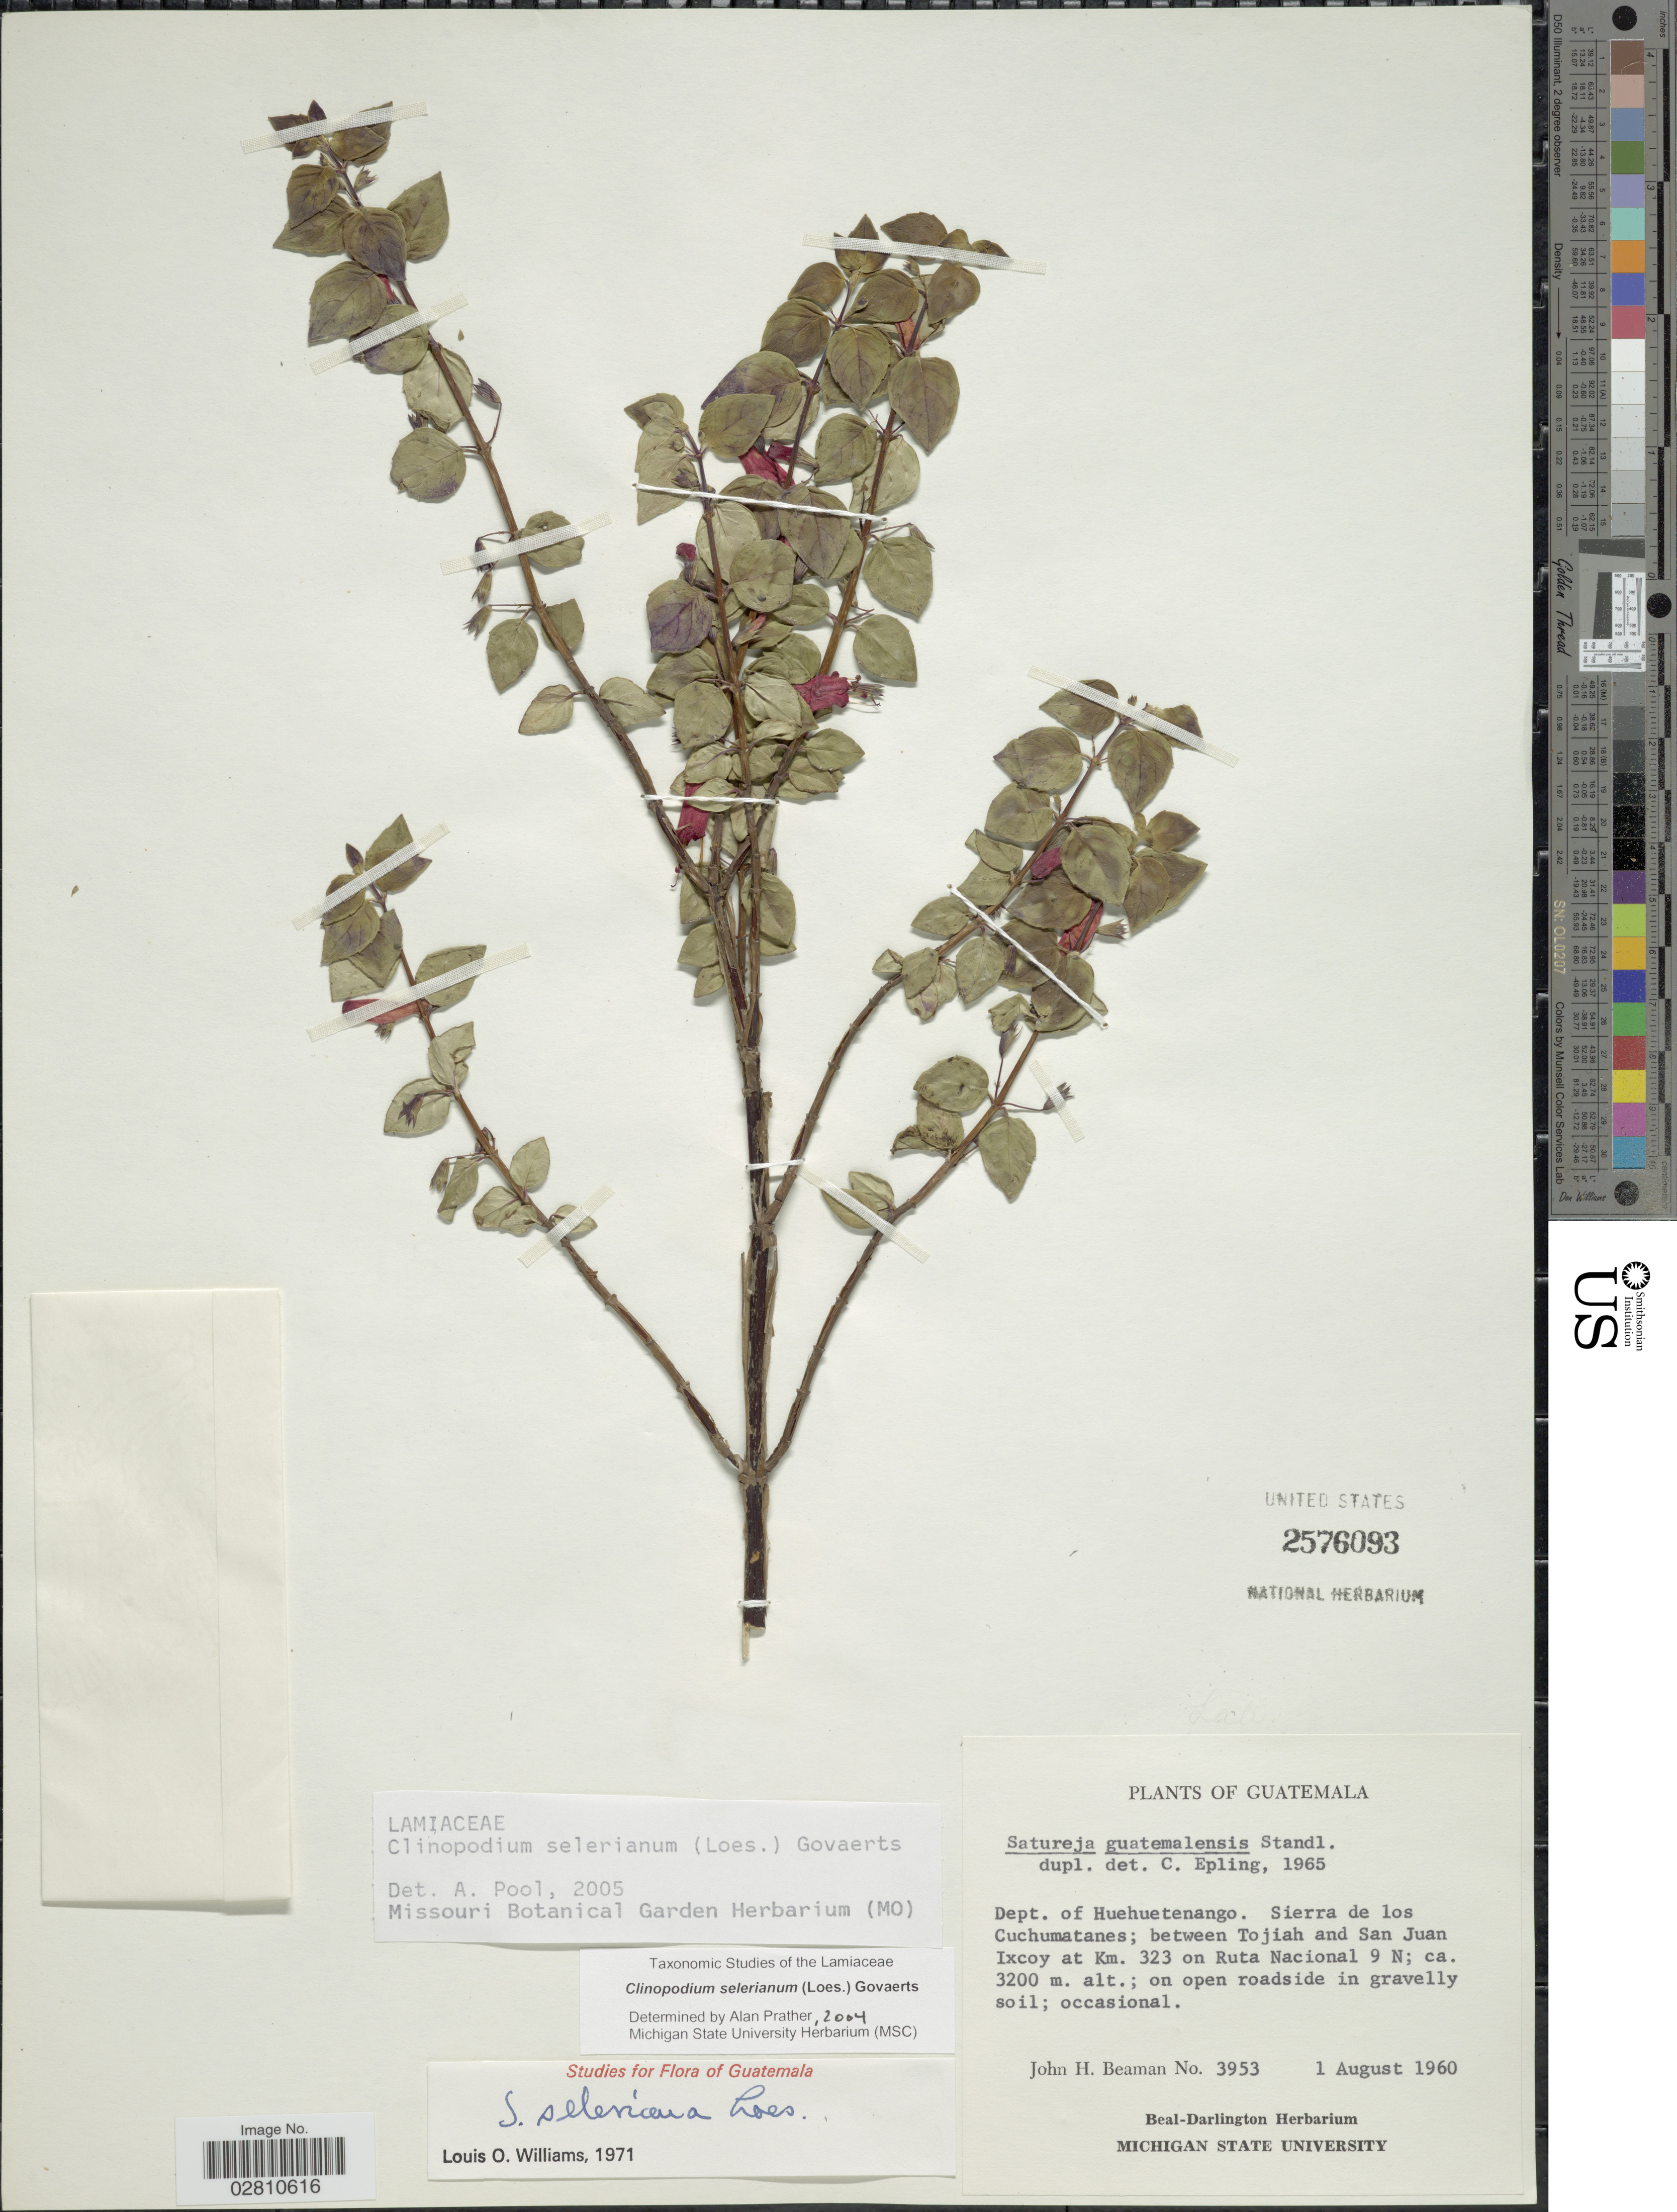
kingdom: Plantae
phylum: Tracheophyta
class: Magnoliopsida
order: Lamiales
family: Lamiaceae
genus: Clinopodium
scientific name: Clinopodium selerianum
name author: (Loes.) Govaerts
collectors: J. H. Beaman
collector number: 3953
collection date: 1960-08-01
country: Guatemala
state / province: Huehuetenango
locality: Dept. of Huehuetenango, Sierra de los Cuchumatanes; between Tojiah and San Juan Ixcoy at Km. 323 on Ruta Nacional 9 N.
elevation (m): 3200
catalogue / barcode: US 2576093